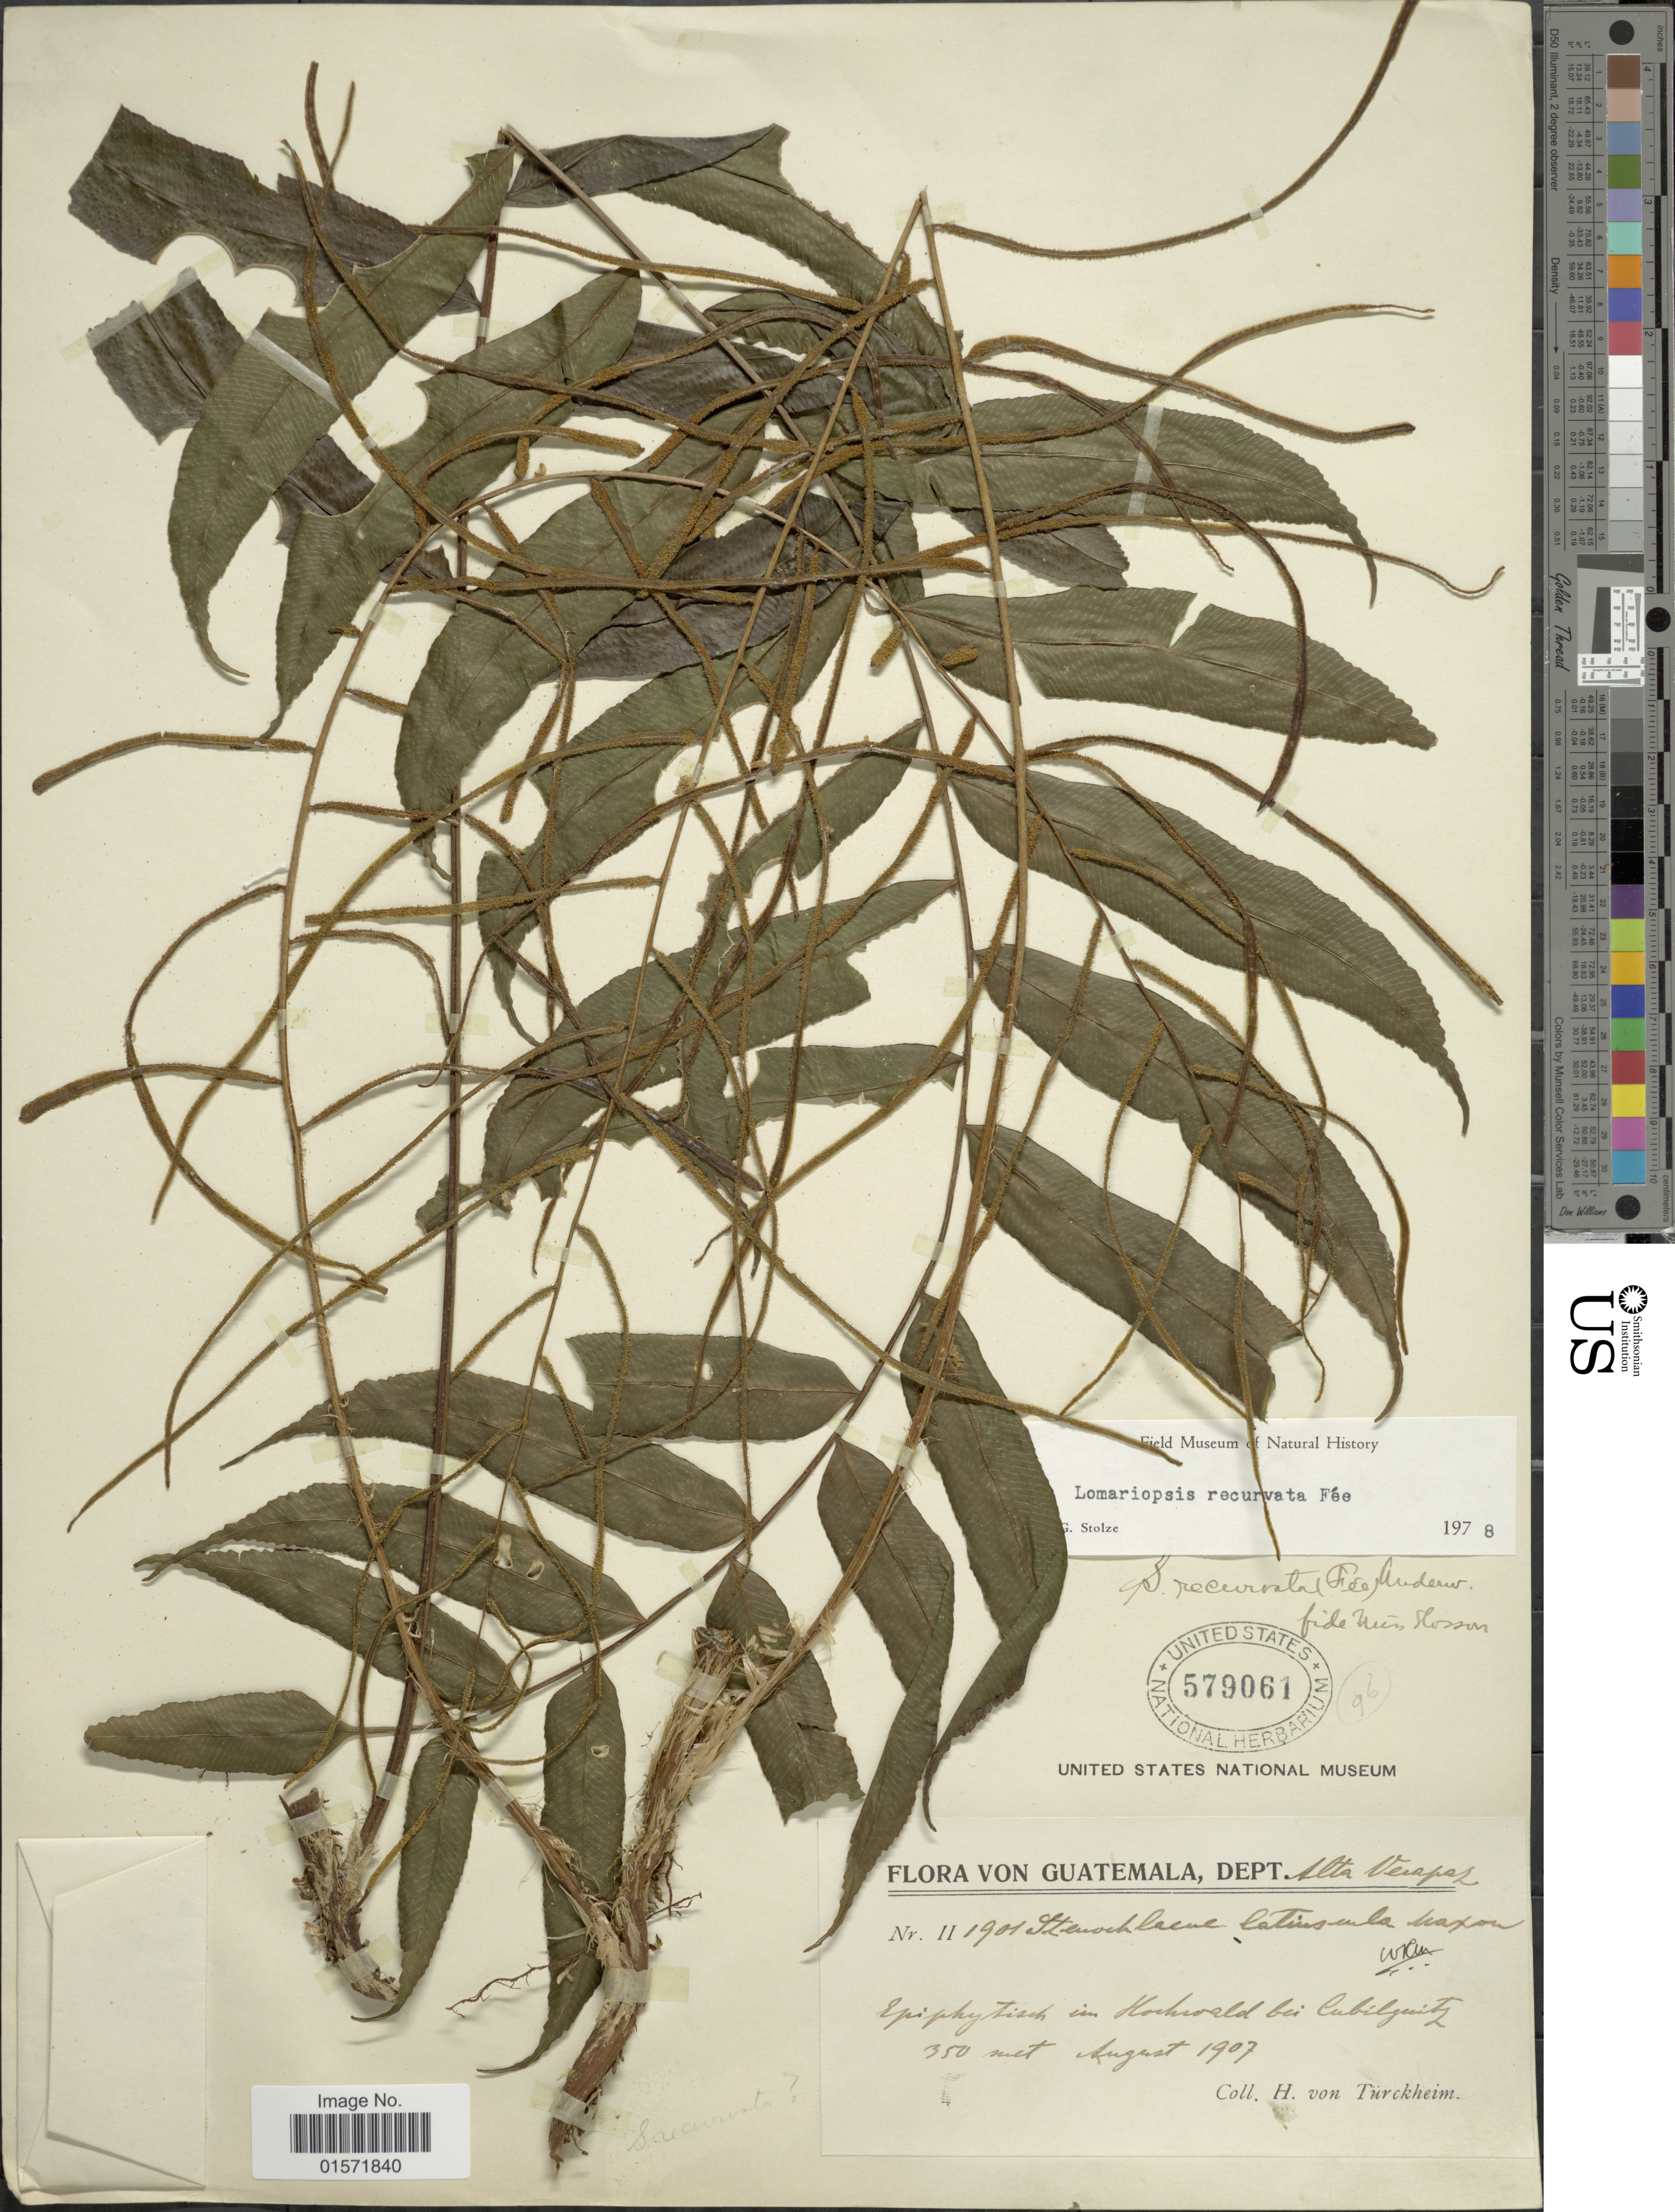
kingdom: Plantae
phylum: Tracheophyta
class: Polypodiopsida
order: Polypodiales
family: Lomariopsidaceae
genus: Lomariopsis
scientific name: Lomariopsis recurvata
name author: Fée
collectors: H. von Türckheim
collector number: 1901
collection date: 1907-08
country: Guatemala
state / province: Alta Verapaz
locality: Epiphytisch im Hochwald bei Cubilquitz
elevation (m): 350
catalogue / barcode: US 579061